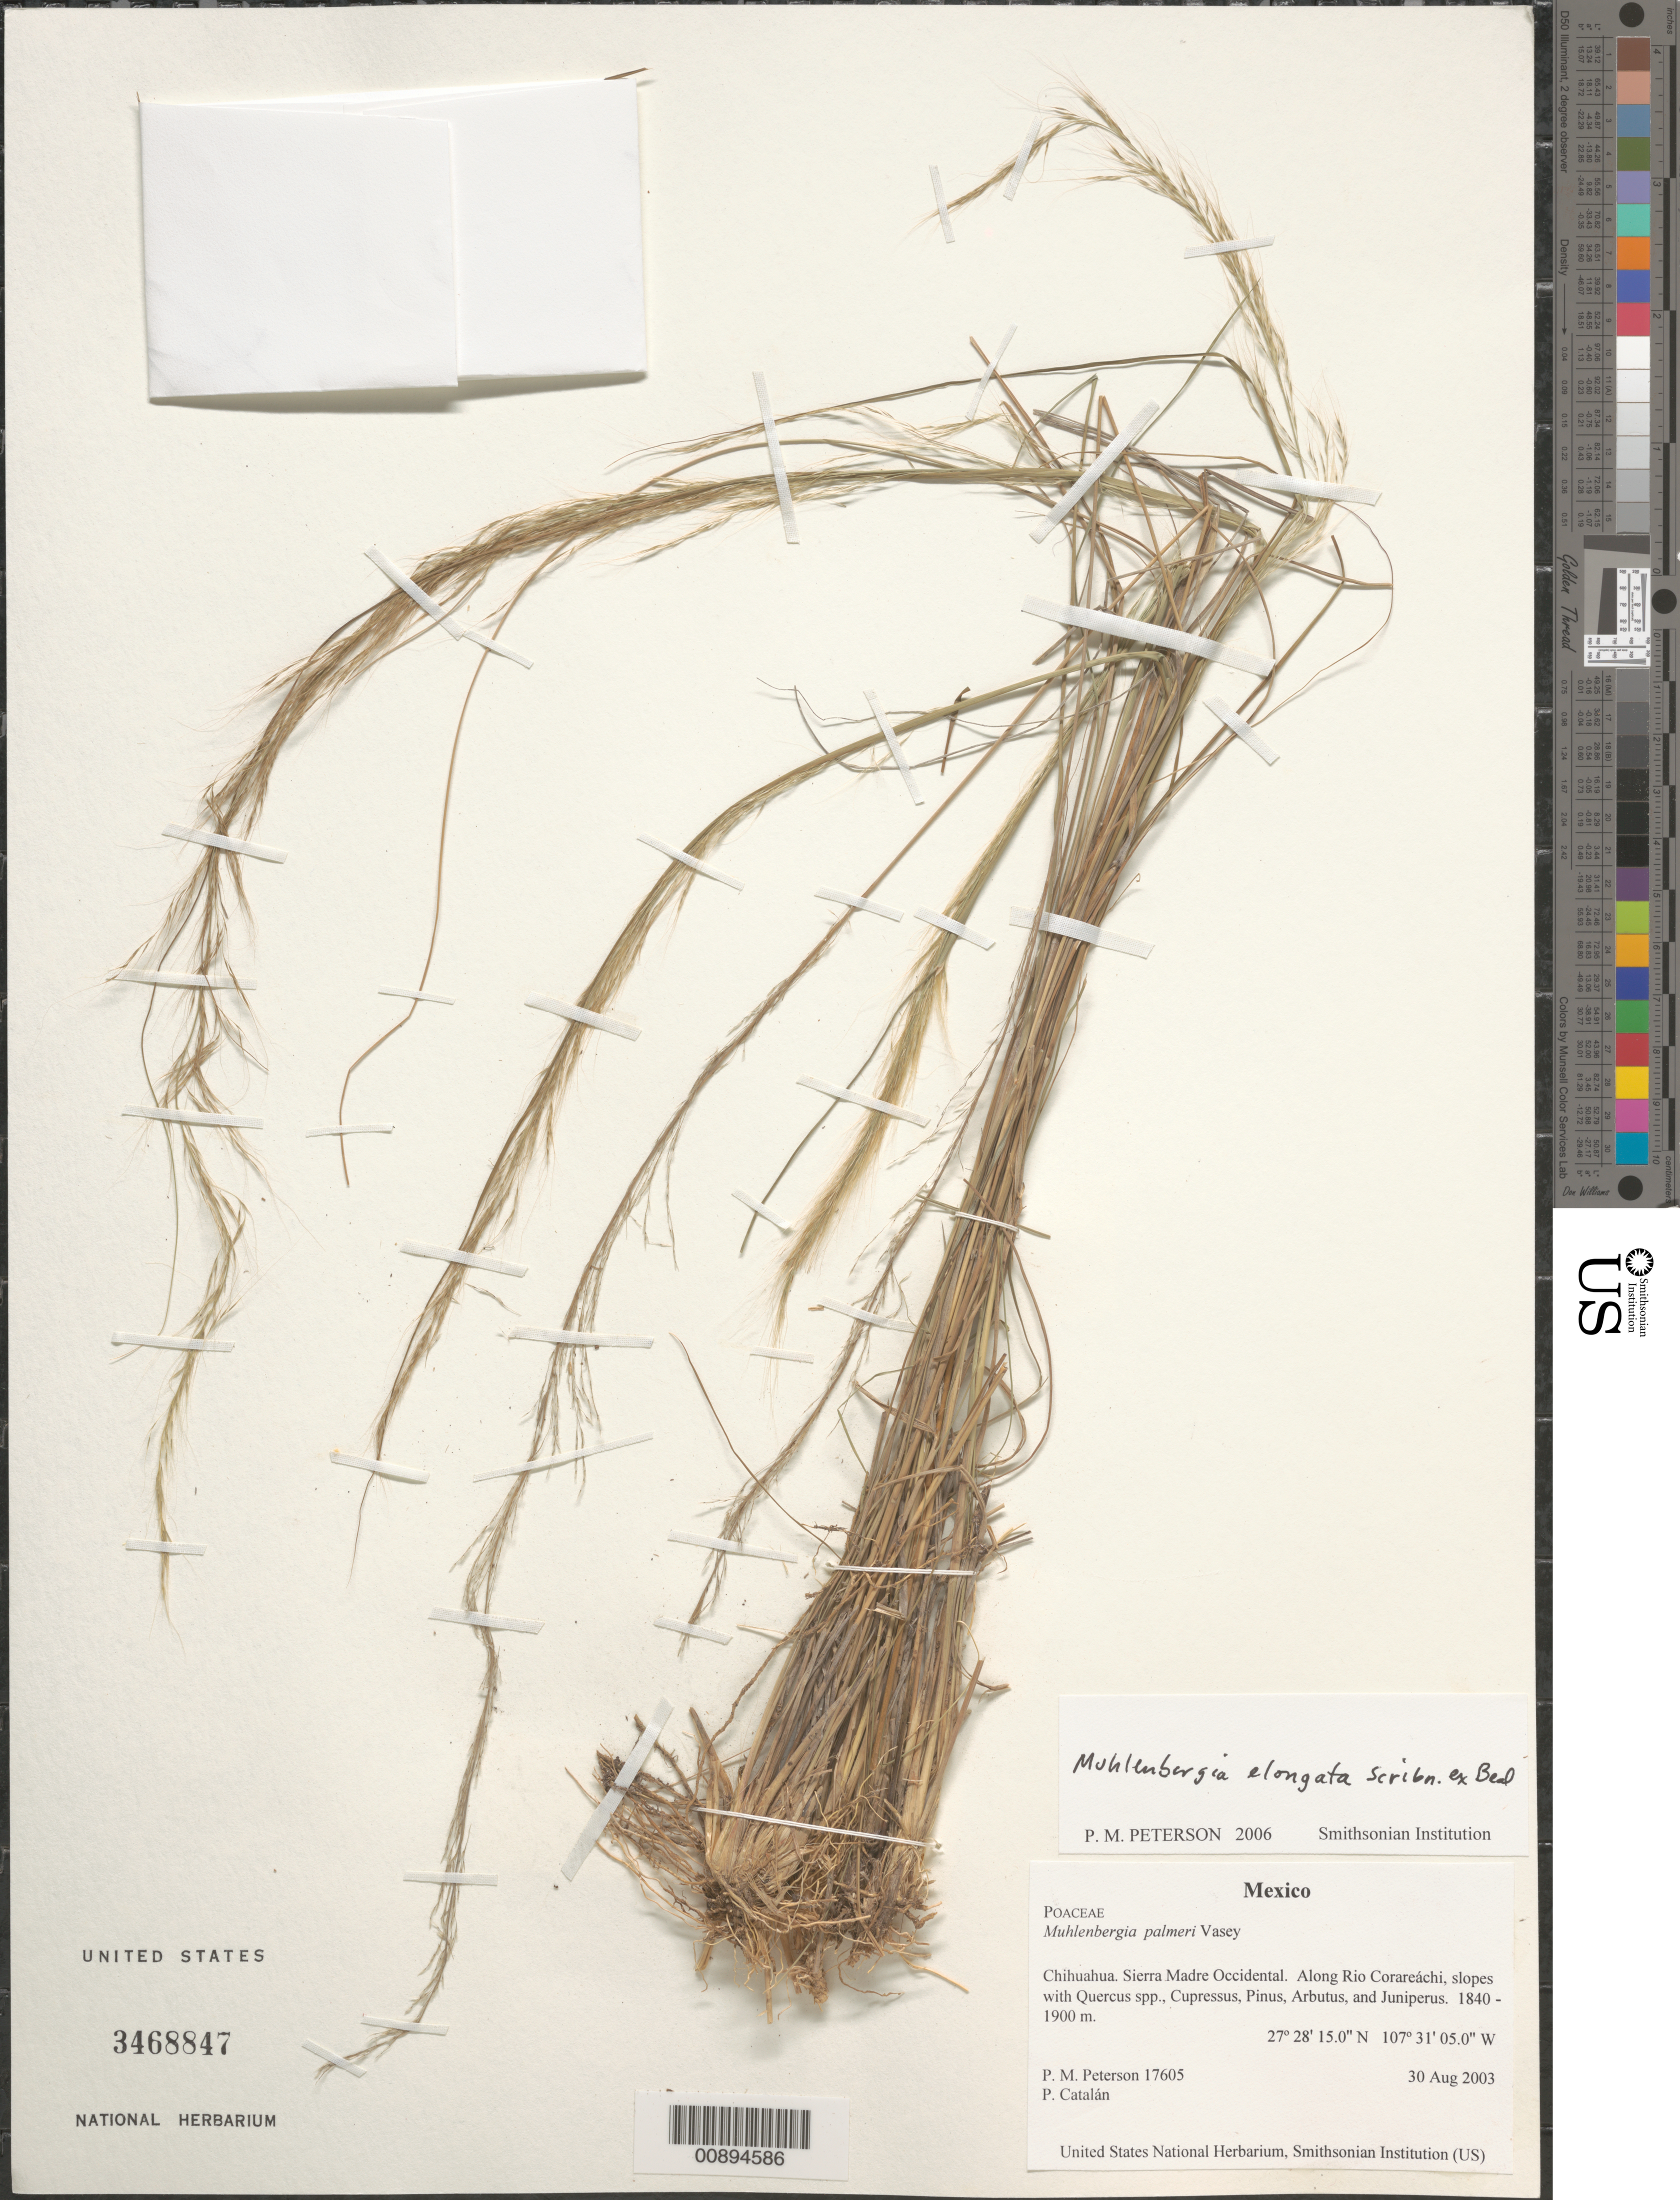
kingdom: Plantae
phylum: Tracheophyta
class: Liliopsida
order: Poales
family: Poaceae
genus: Muhlenbergia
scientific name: Muhlenbergia expansa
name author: Trin.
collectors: P. M. Peterson & P. Catalán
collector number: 17605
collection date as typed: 30 Aug 2003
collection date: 2003-08-30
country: Mexico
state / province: Chihuahua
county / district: Sierra Madre Occidental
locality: Along Rio Corareáchi, slopes with Quercus spp., Cupressus, Pinus, Arbutus, and Juniperus.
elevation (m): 1840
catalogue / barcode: US 3468847